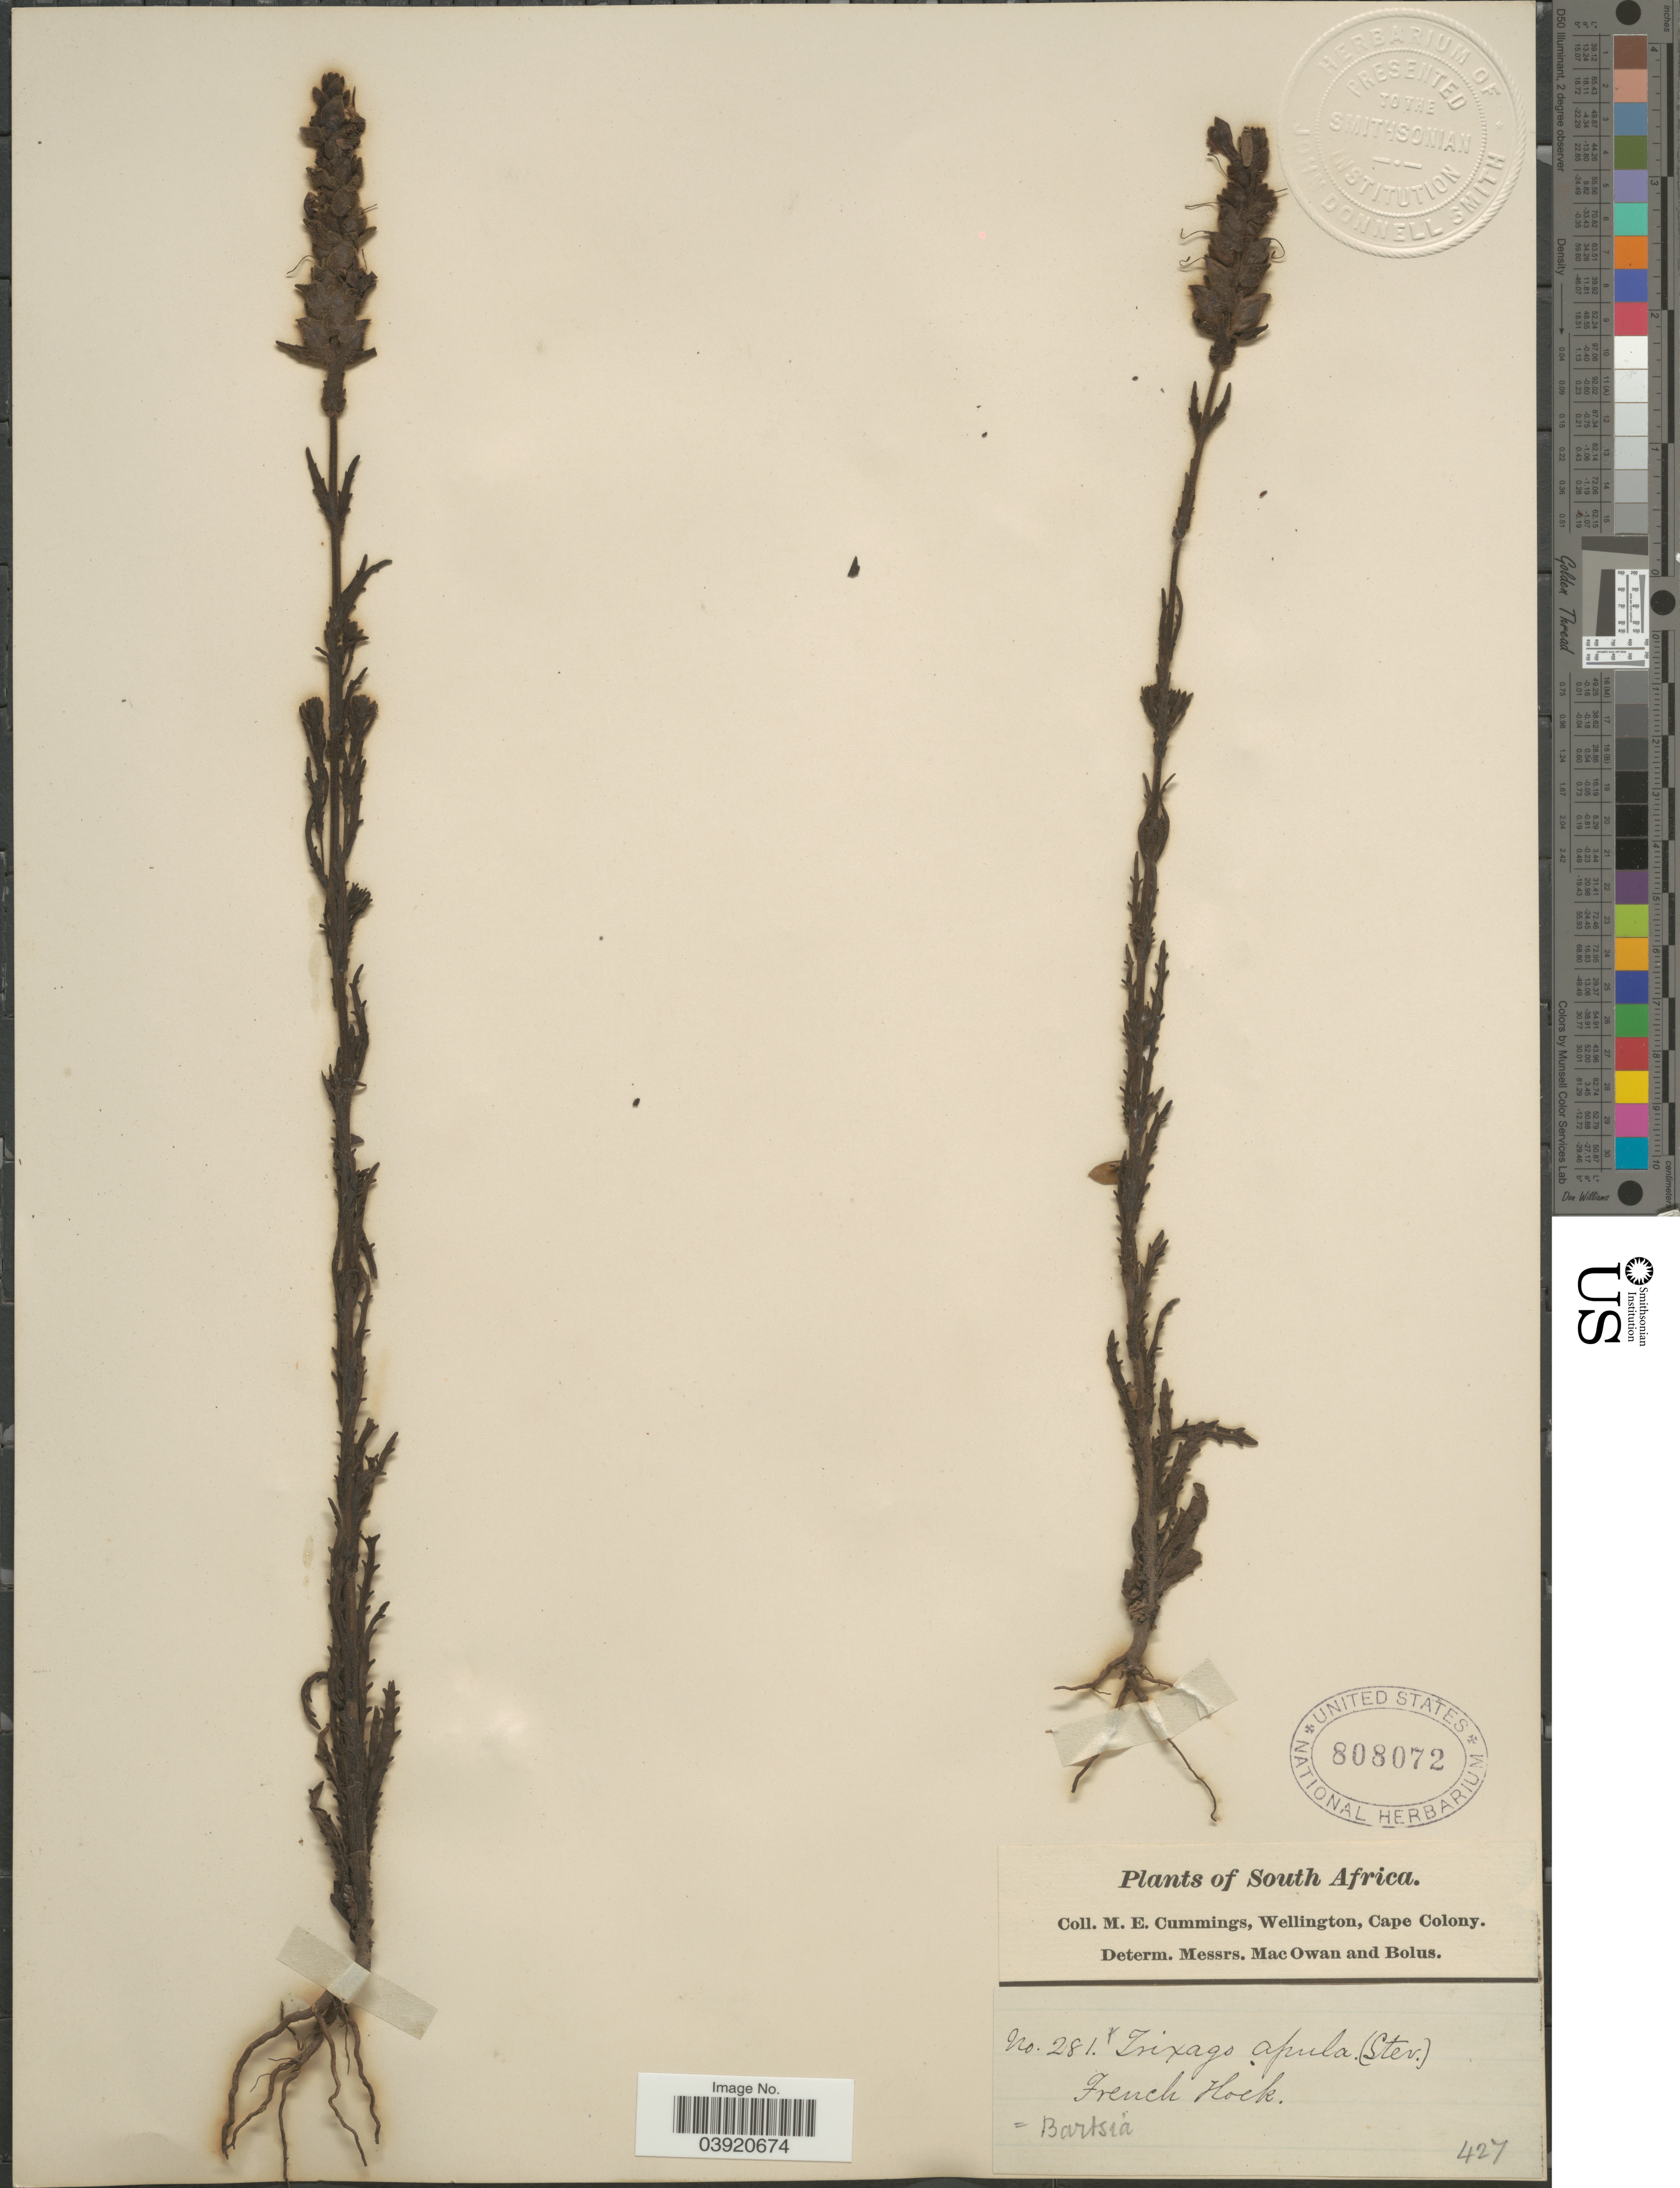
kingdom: Plantae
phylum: Tracheophyta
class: Magnoliopsida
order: Lamiales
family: Orobanchaceae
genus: Trixago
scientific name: Trixago apula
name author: Steven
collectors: M. E. Cummings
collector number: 281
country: South Africa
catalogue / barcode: US 808072